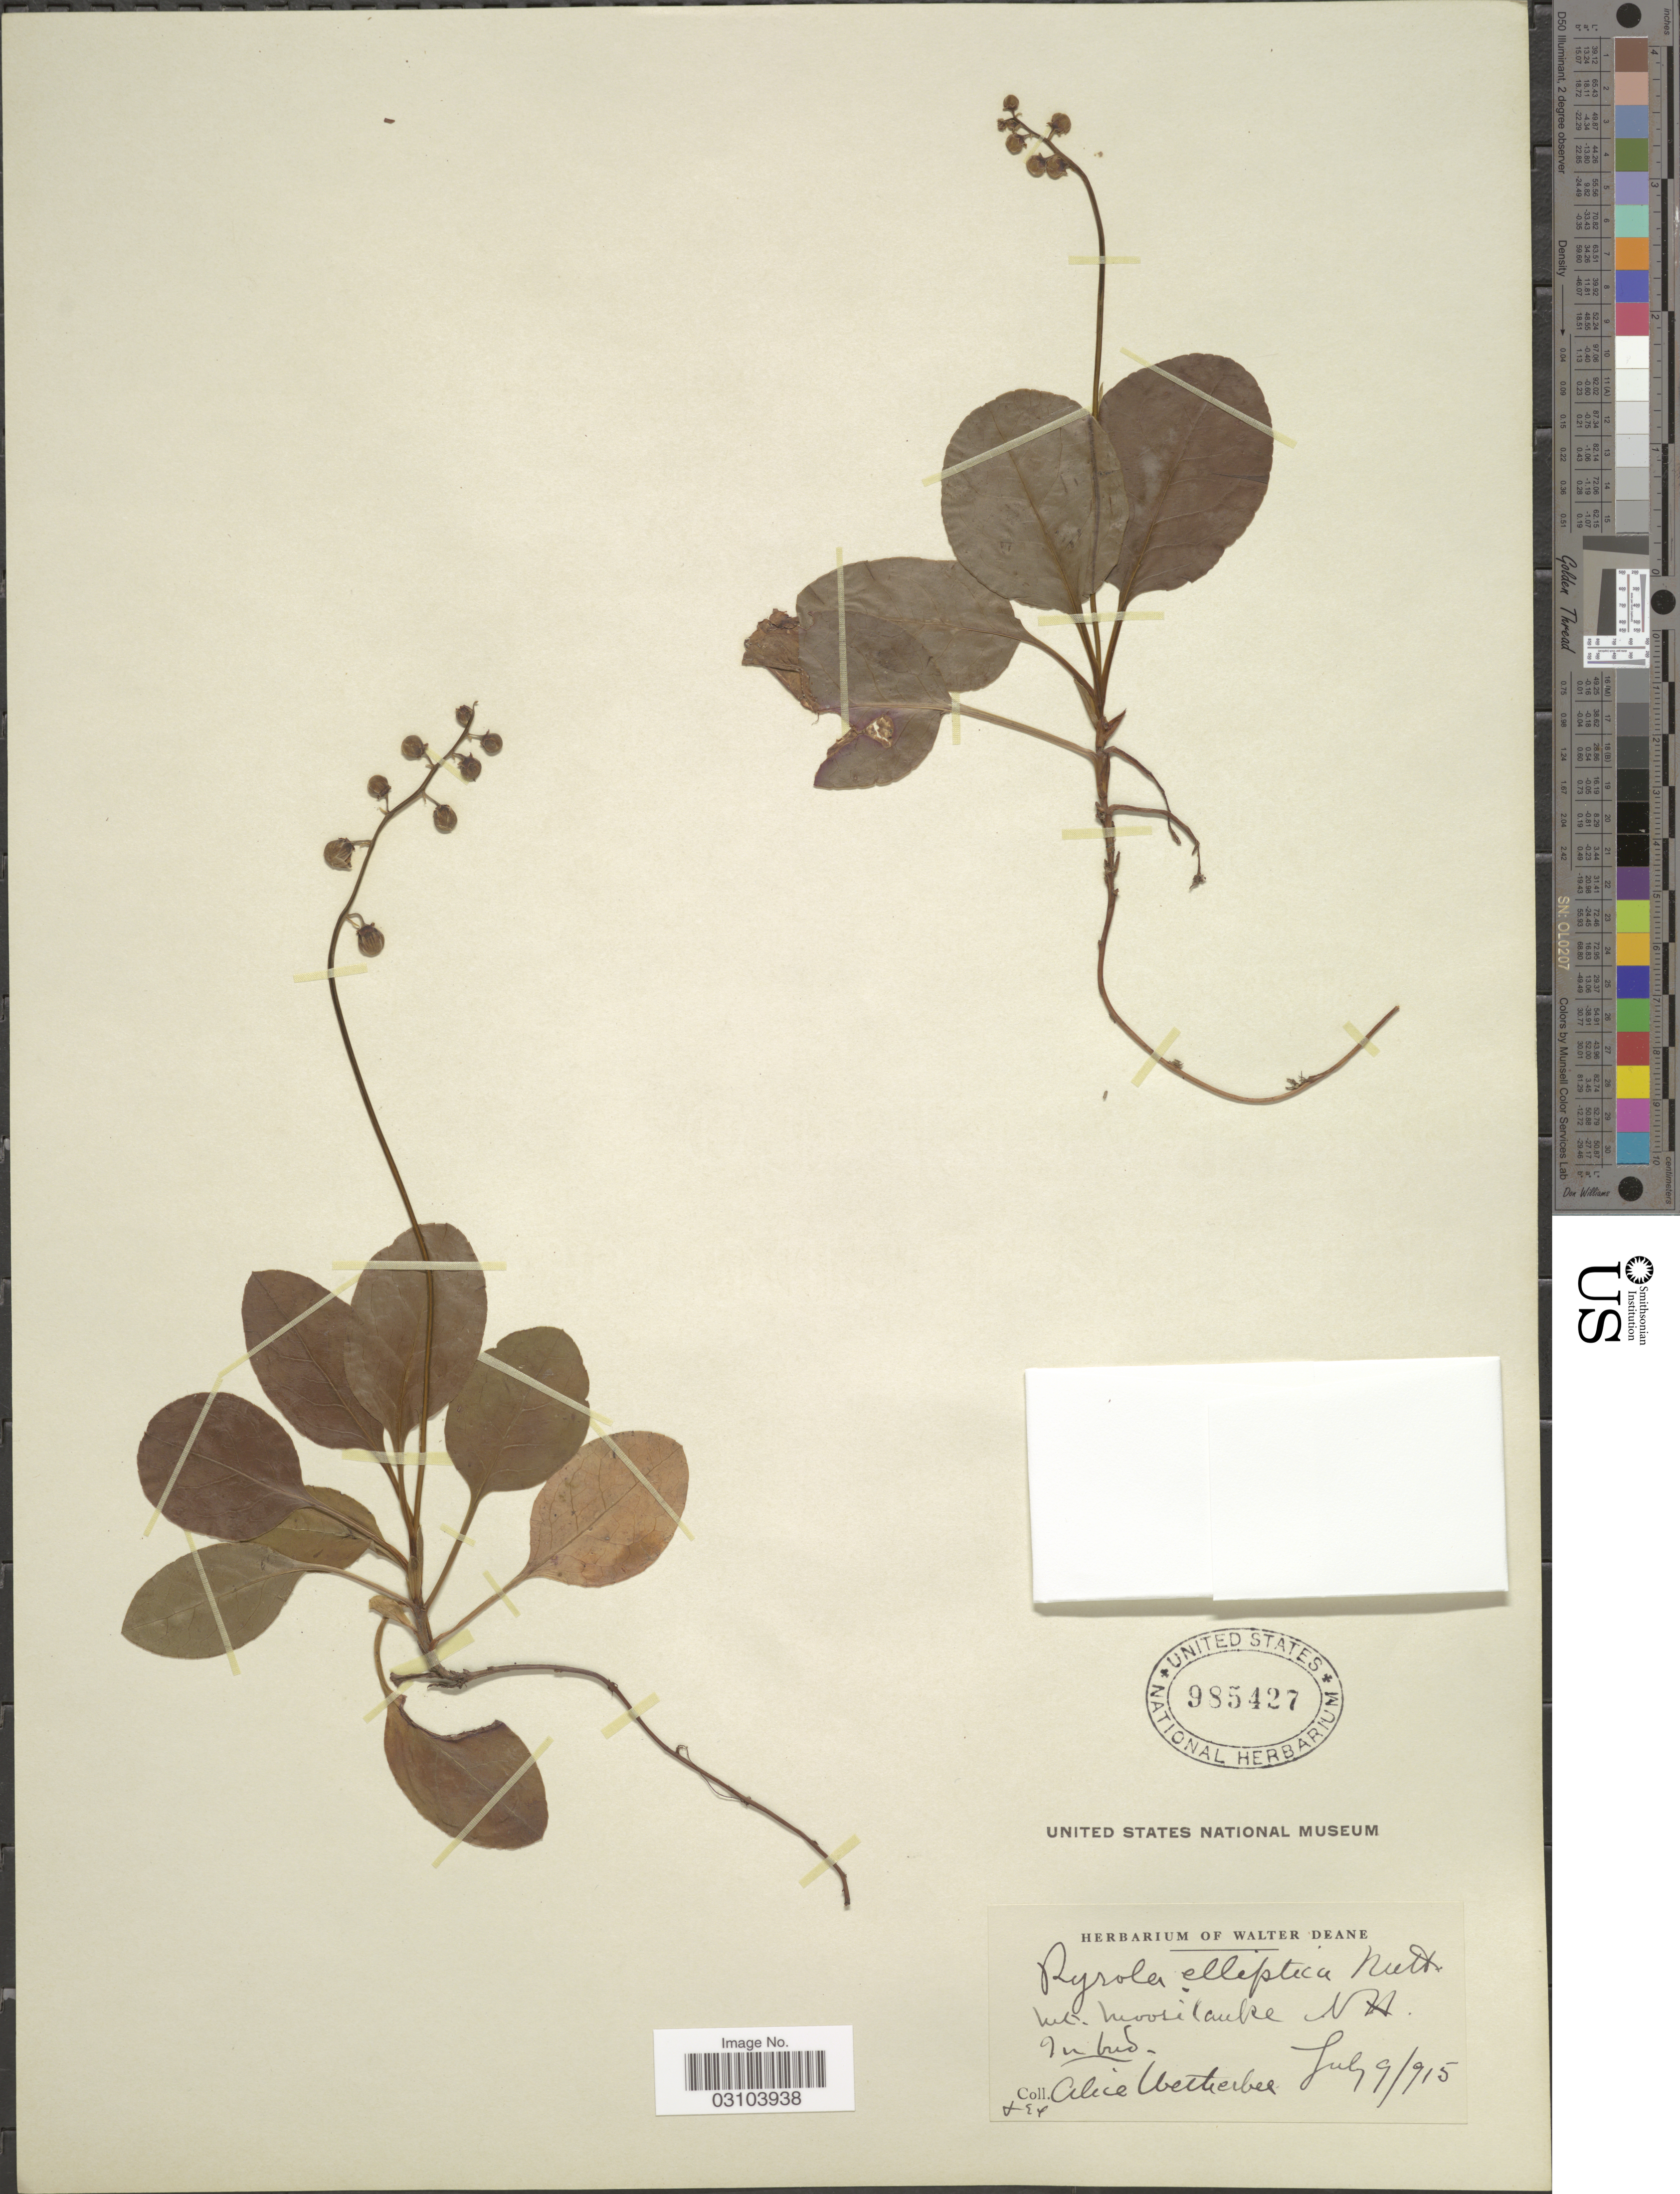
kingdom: Plantae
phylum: Tracheophyta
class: Magnoliopsida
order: Ericales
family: Ericaceae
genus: Pyrola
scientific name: Pyrola elliptica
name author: Nutt.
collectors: A. Wetherbee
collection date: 1915-07-09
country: United States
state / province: New Hampshire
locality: Mt. Moosilauke, N. H.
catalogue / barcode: US 985427